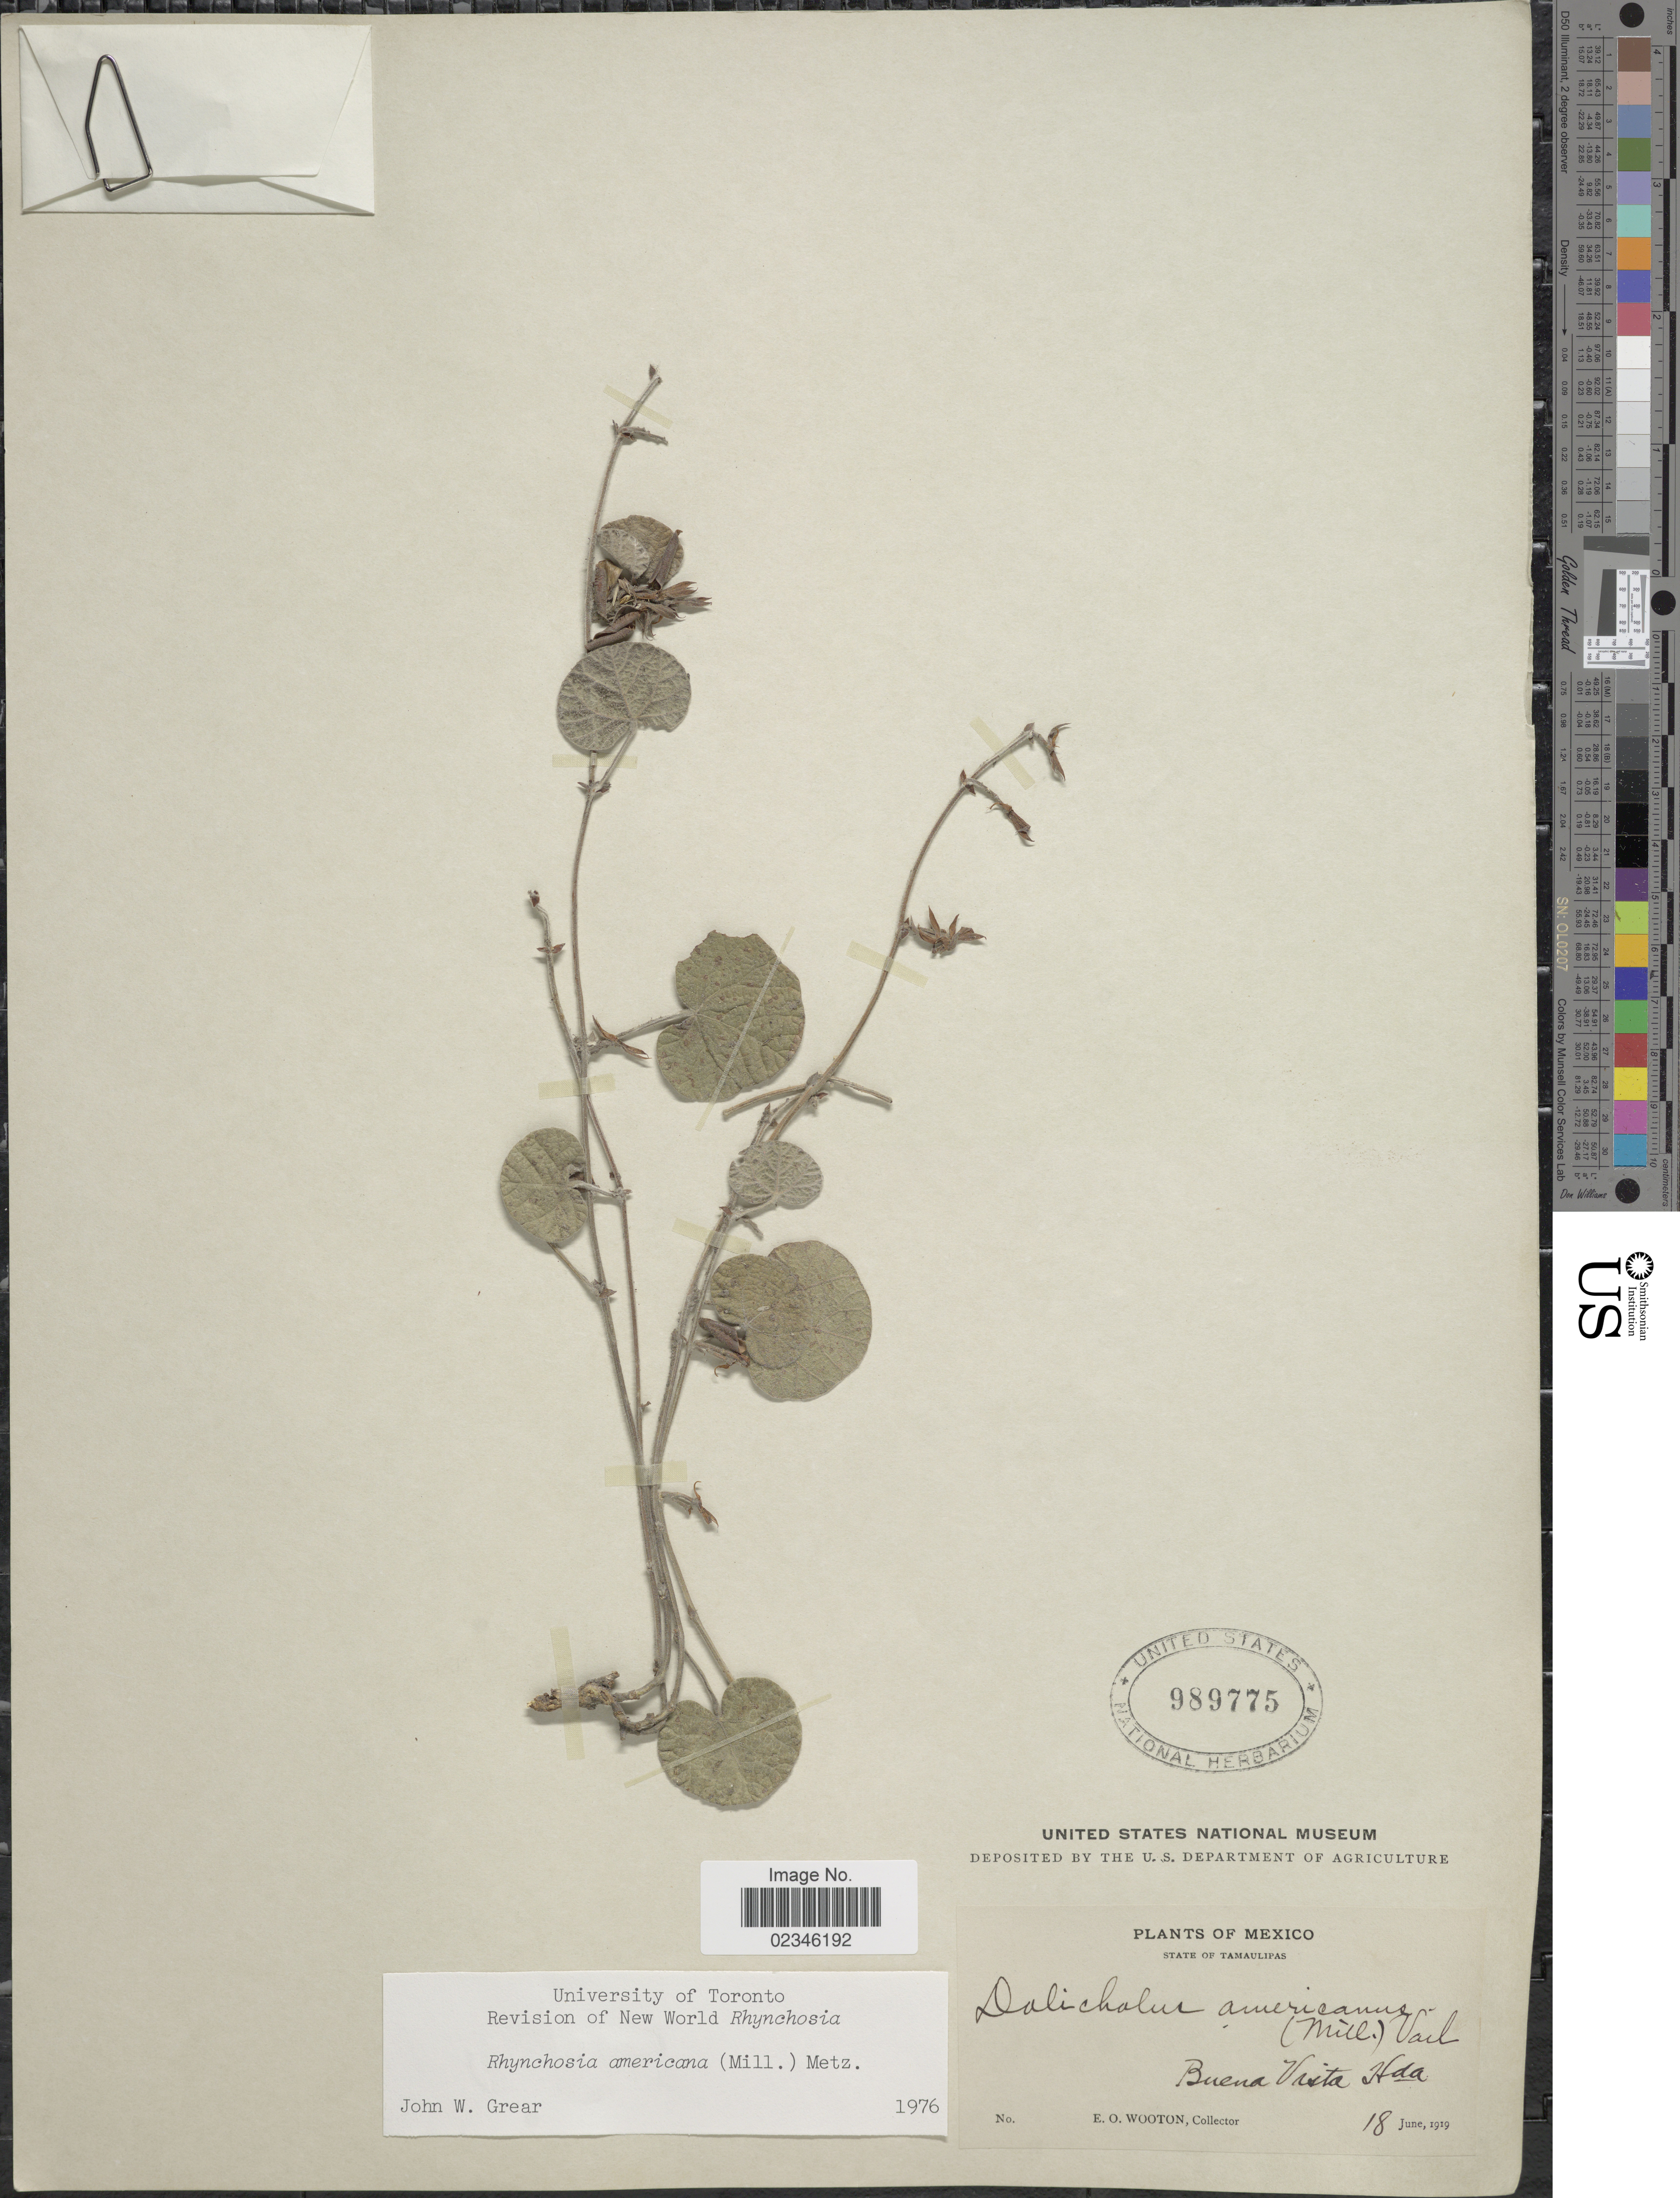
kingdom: Plantae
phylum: Tracheophyta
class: Magnoliopsida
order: Fabales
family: Fabaceae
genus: Rhynchosia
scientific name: Rhynchosia americana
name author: (Mill.) Metz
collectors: E. O. Wooton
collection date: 1919-06-18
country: Mexico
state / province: Tamaulipas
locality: Buena Vista Hda.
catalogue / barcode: US 989775